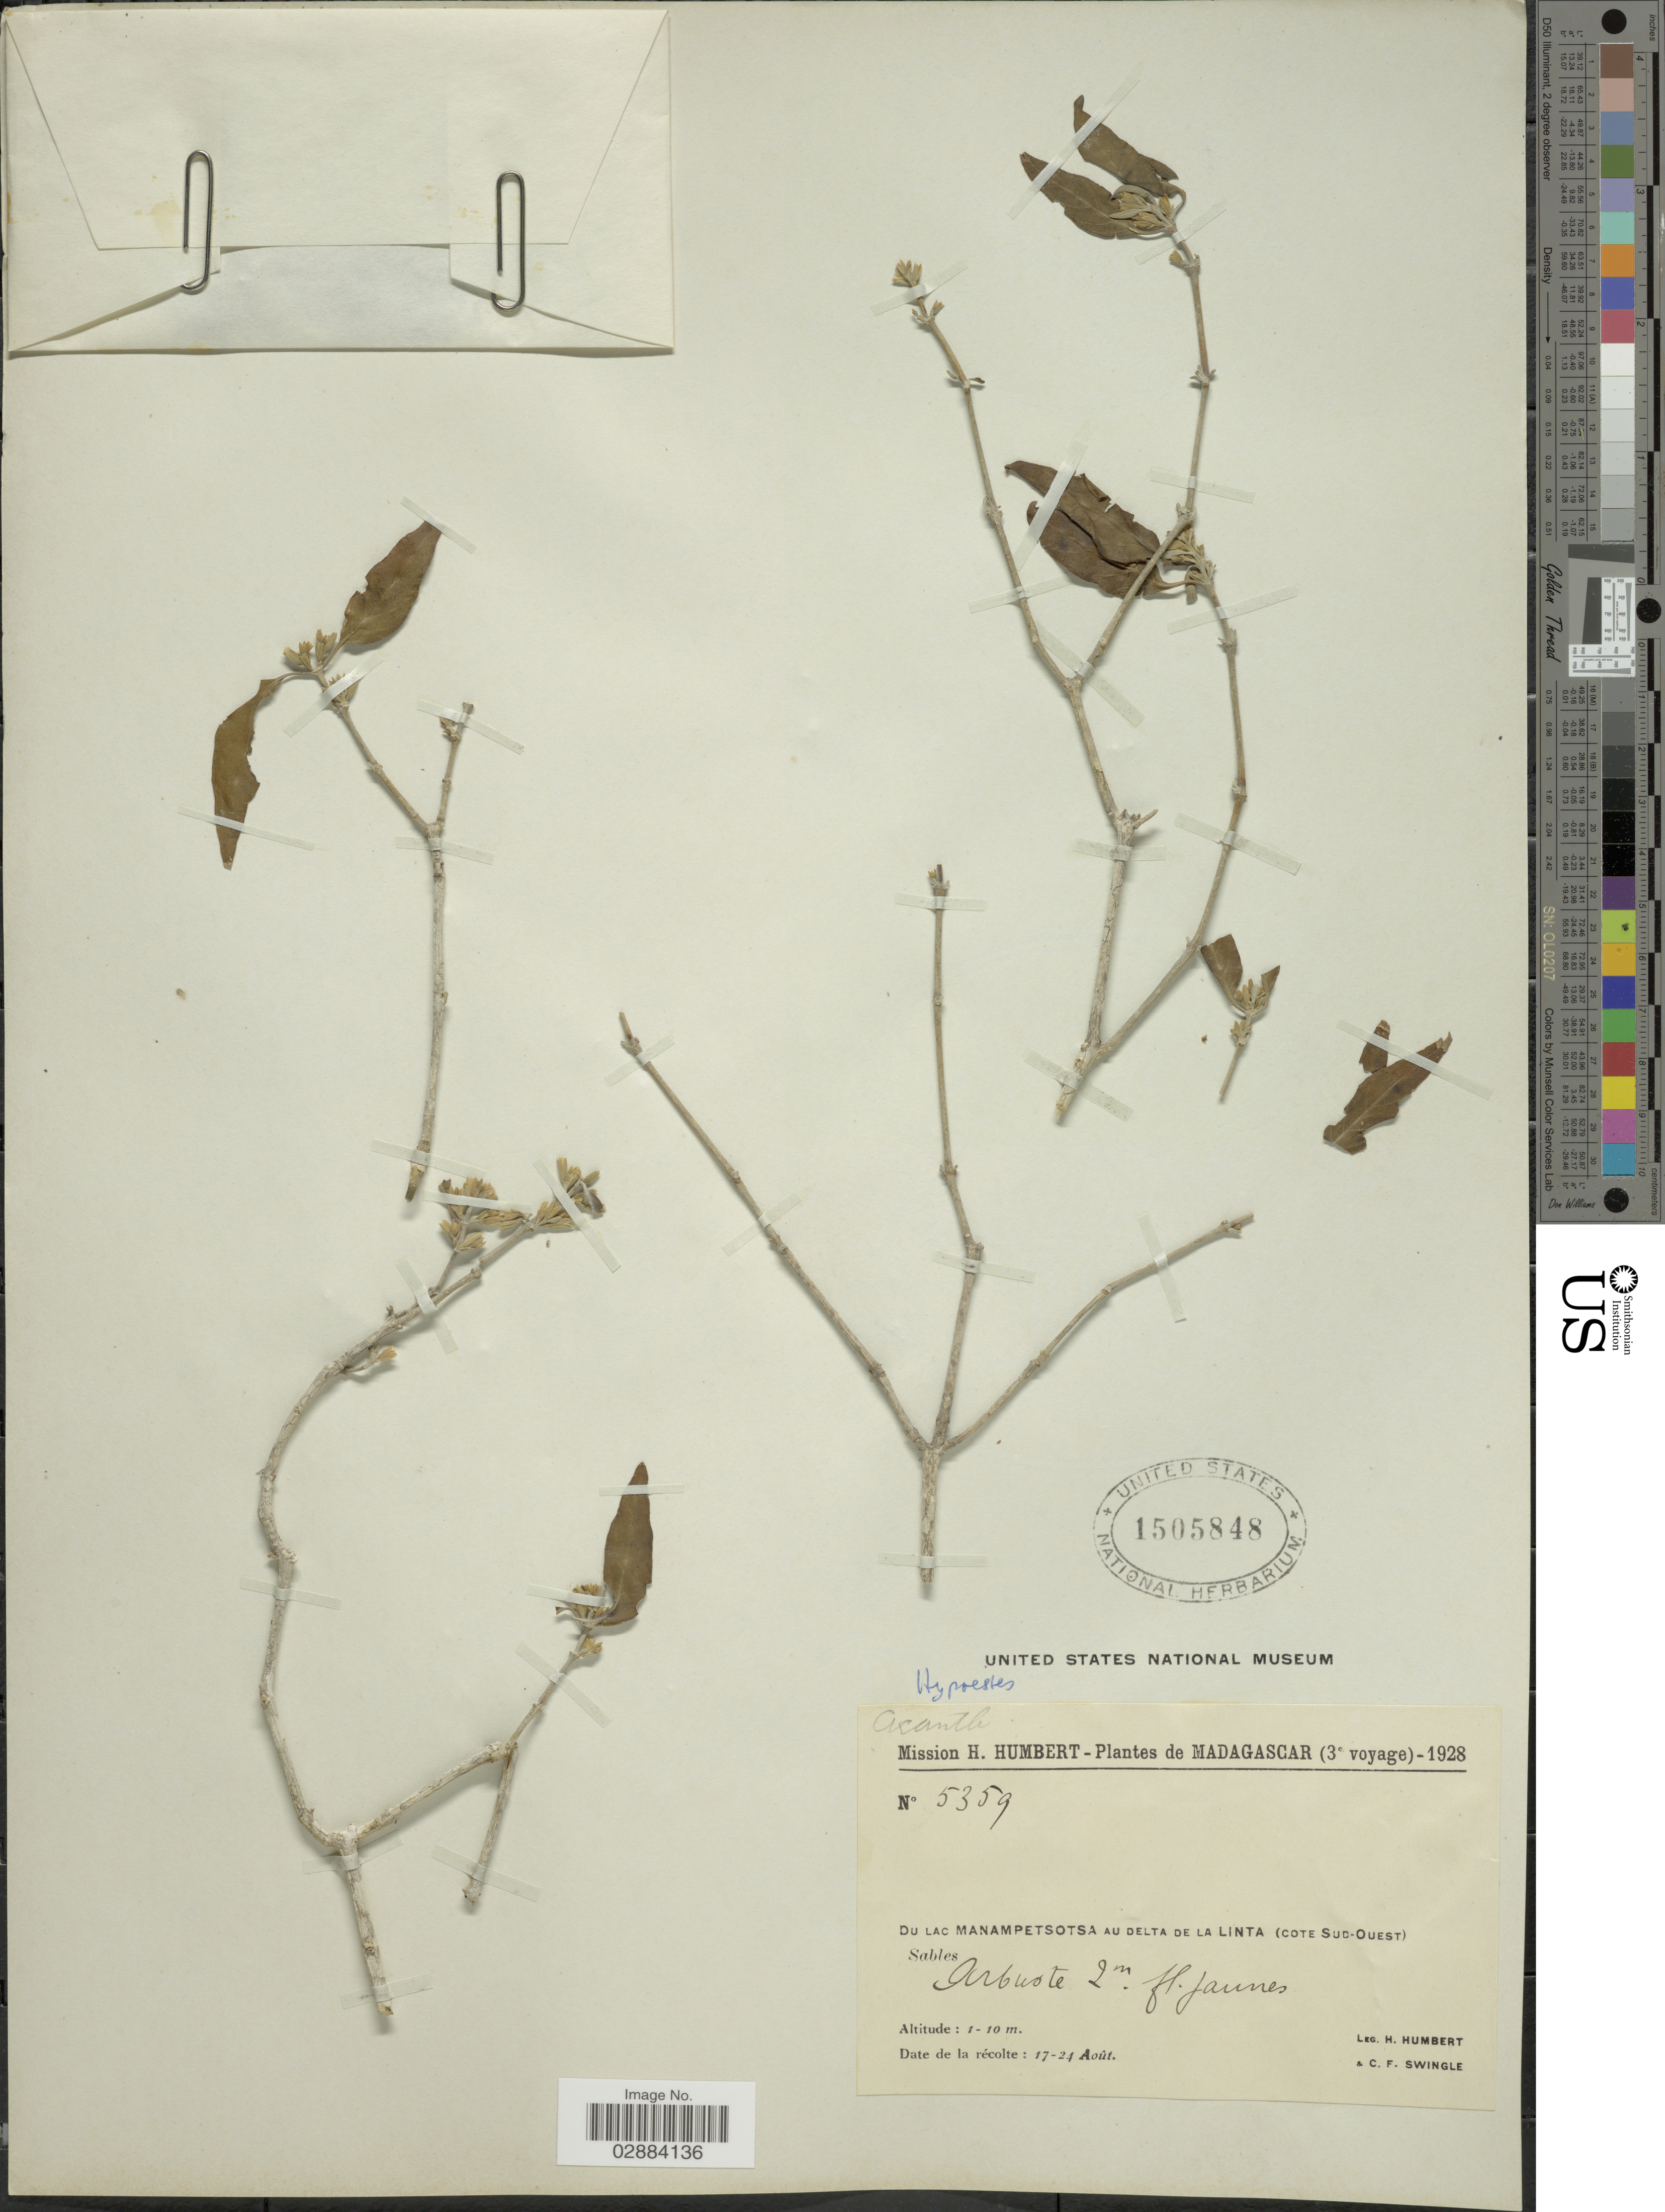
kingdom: Plantae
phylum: Tracheophyta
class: Magnoliopsida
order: Lamiales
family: Acanthaceae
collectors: H. Humbert & C. Swingle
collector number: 5359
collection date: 1928-08-17/1928-08-24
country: Madagascar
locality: Du Lac Manampetsotsa au delta de La Linta (cote Sud-Ouest). Sables.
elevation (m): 1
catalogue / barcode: US 1505848